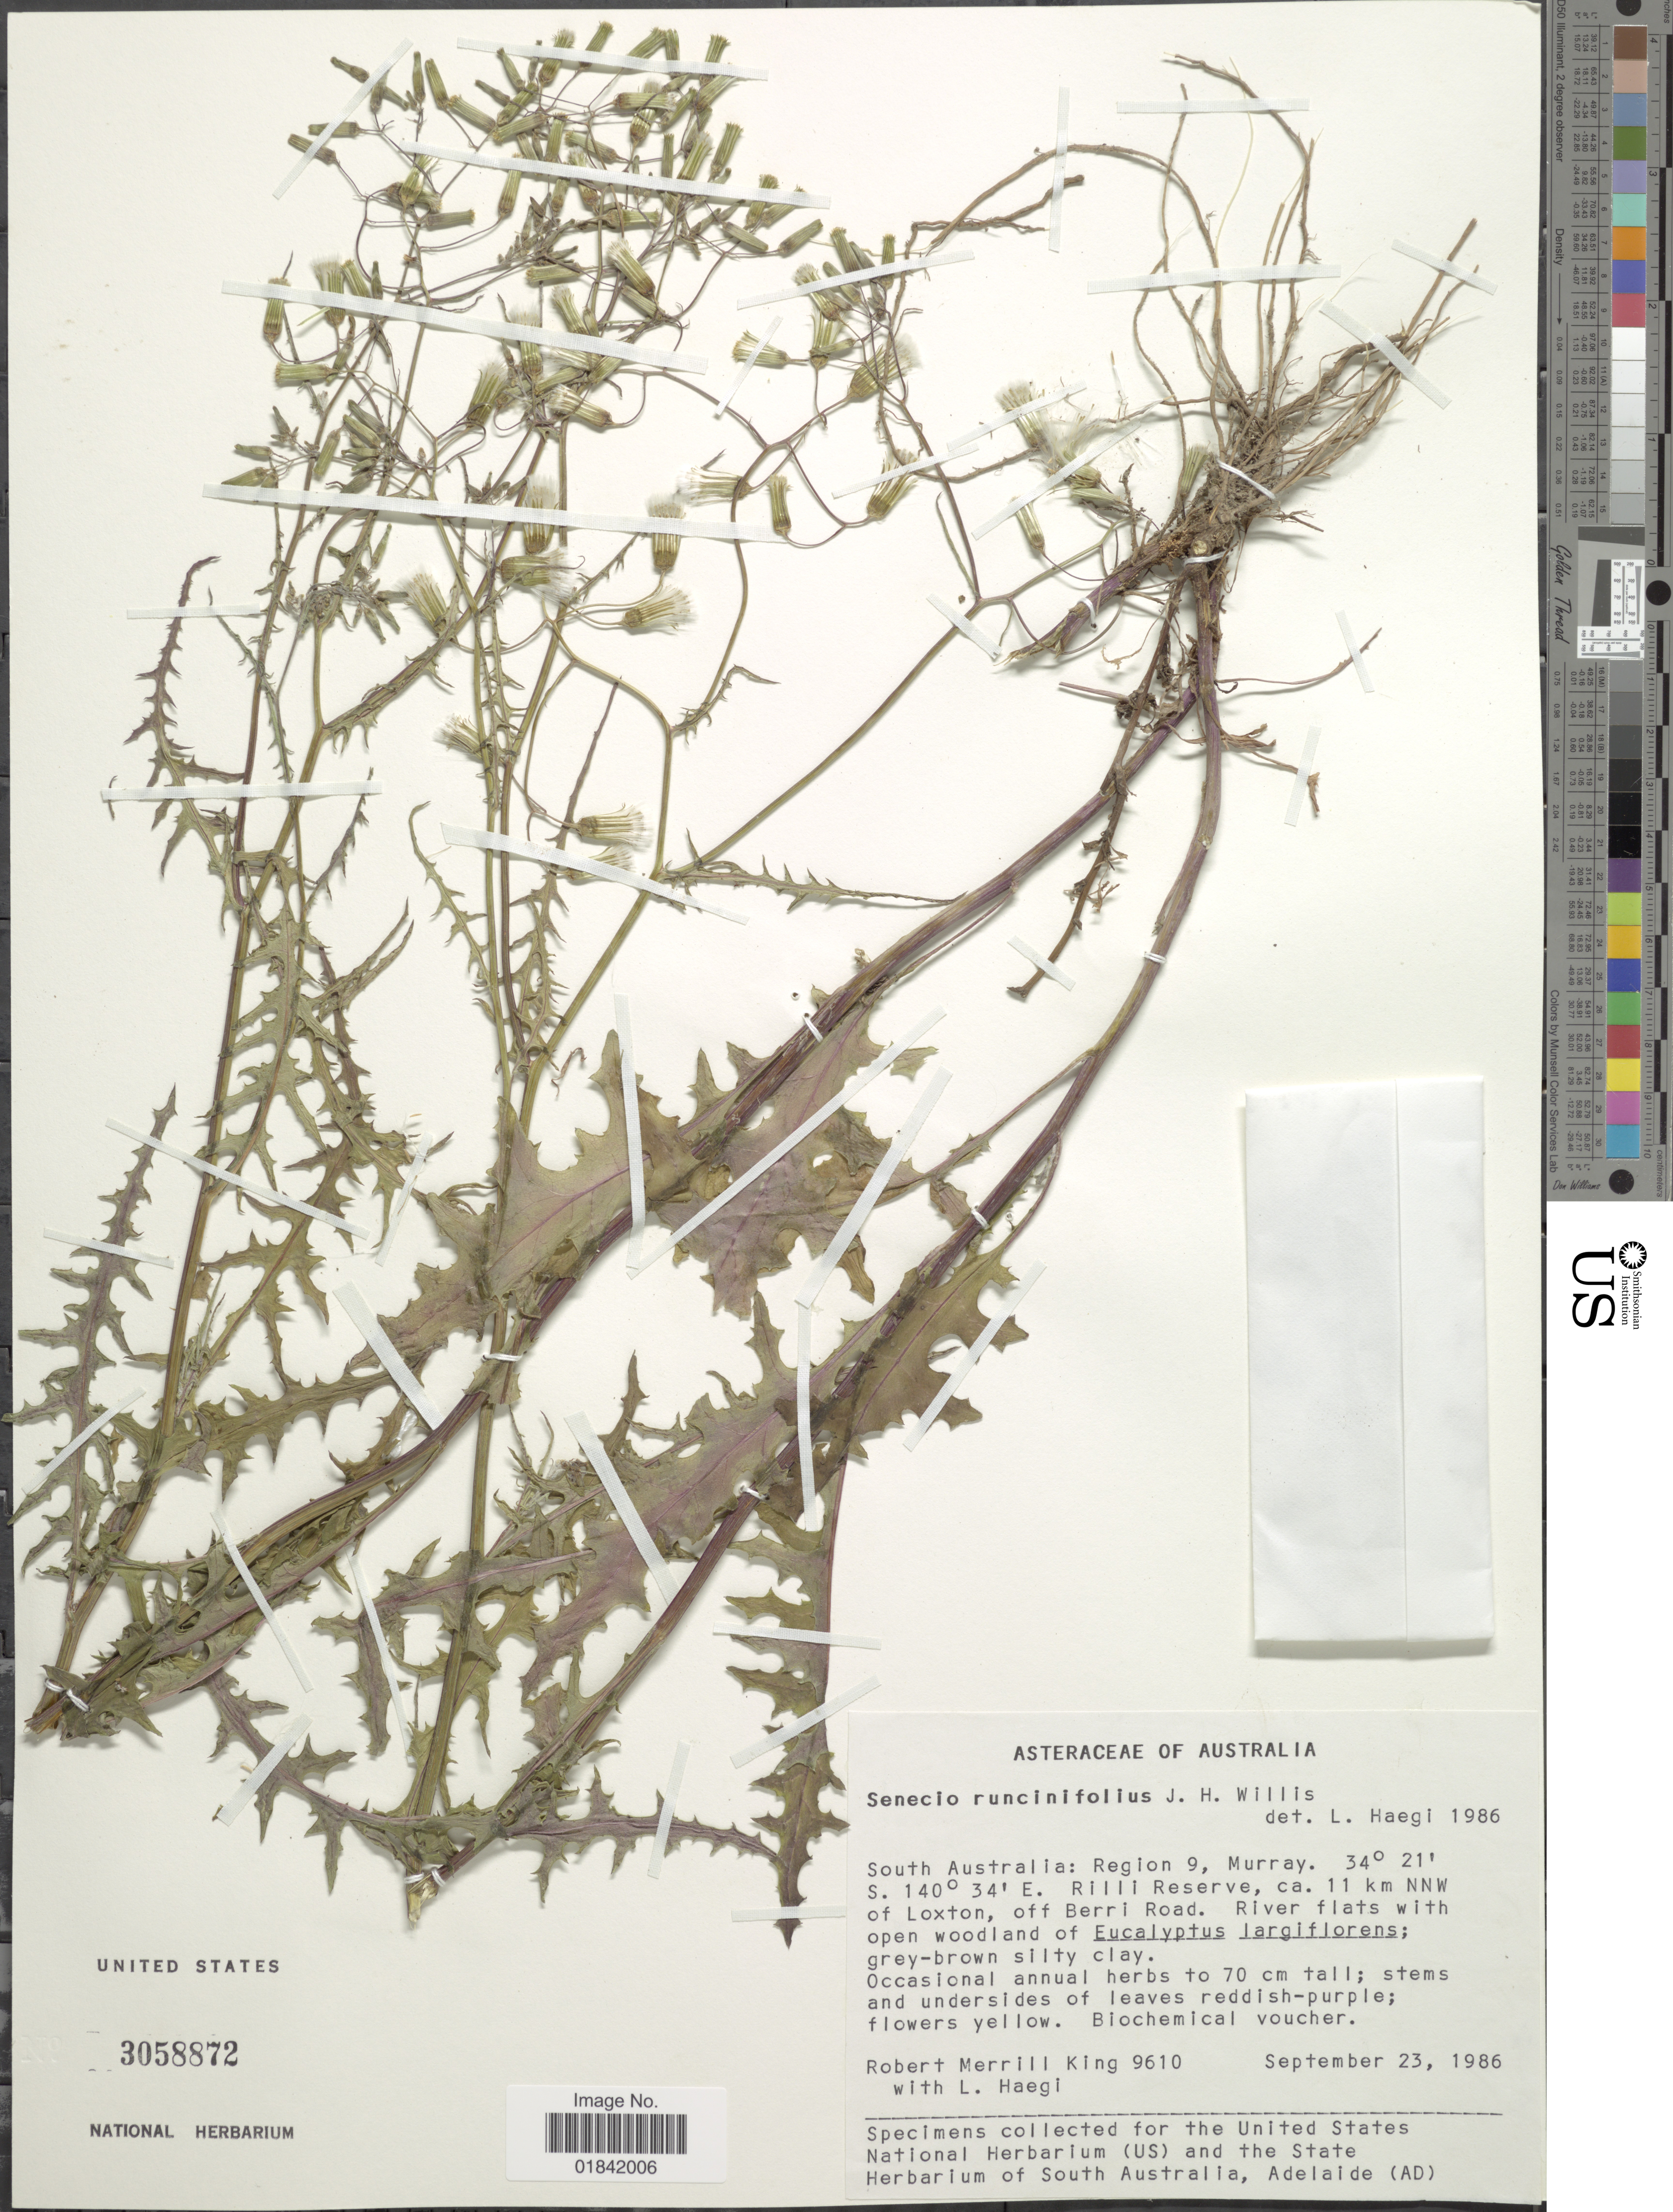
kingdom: Plantae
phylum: Tracheophyta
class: Magnoliopsida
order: Asterales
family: Asteraceae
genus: Senecio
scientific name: Senecio runcinifolius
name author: J.H. Willis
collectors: R. M. King & L. Haegi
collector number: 9610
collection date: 1986-09-23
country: Australia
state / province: South Australia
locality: Region 9, Murray, Rilli Reserve, ca. 11 km NNW of Loxton, off Berri Road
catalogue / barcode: US 3058872